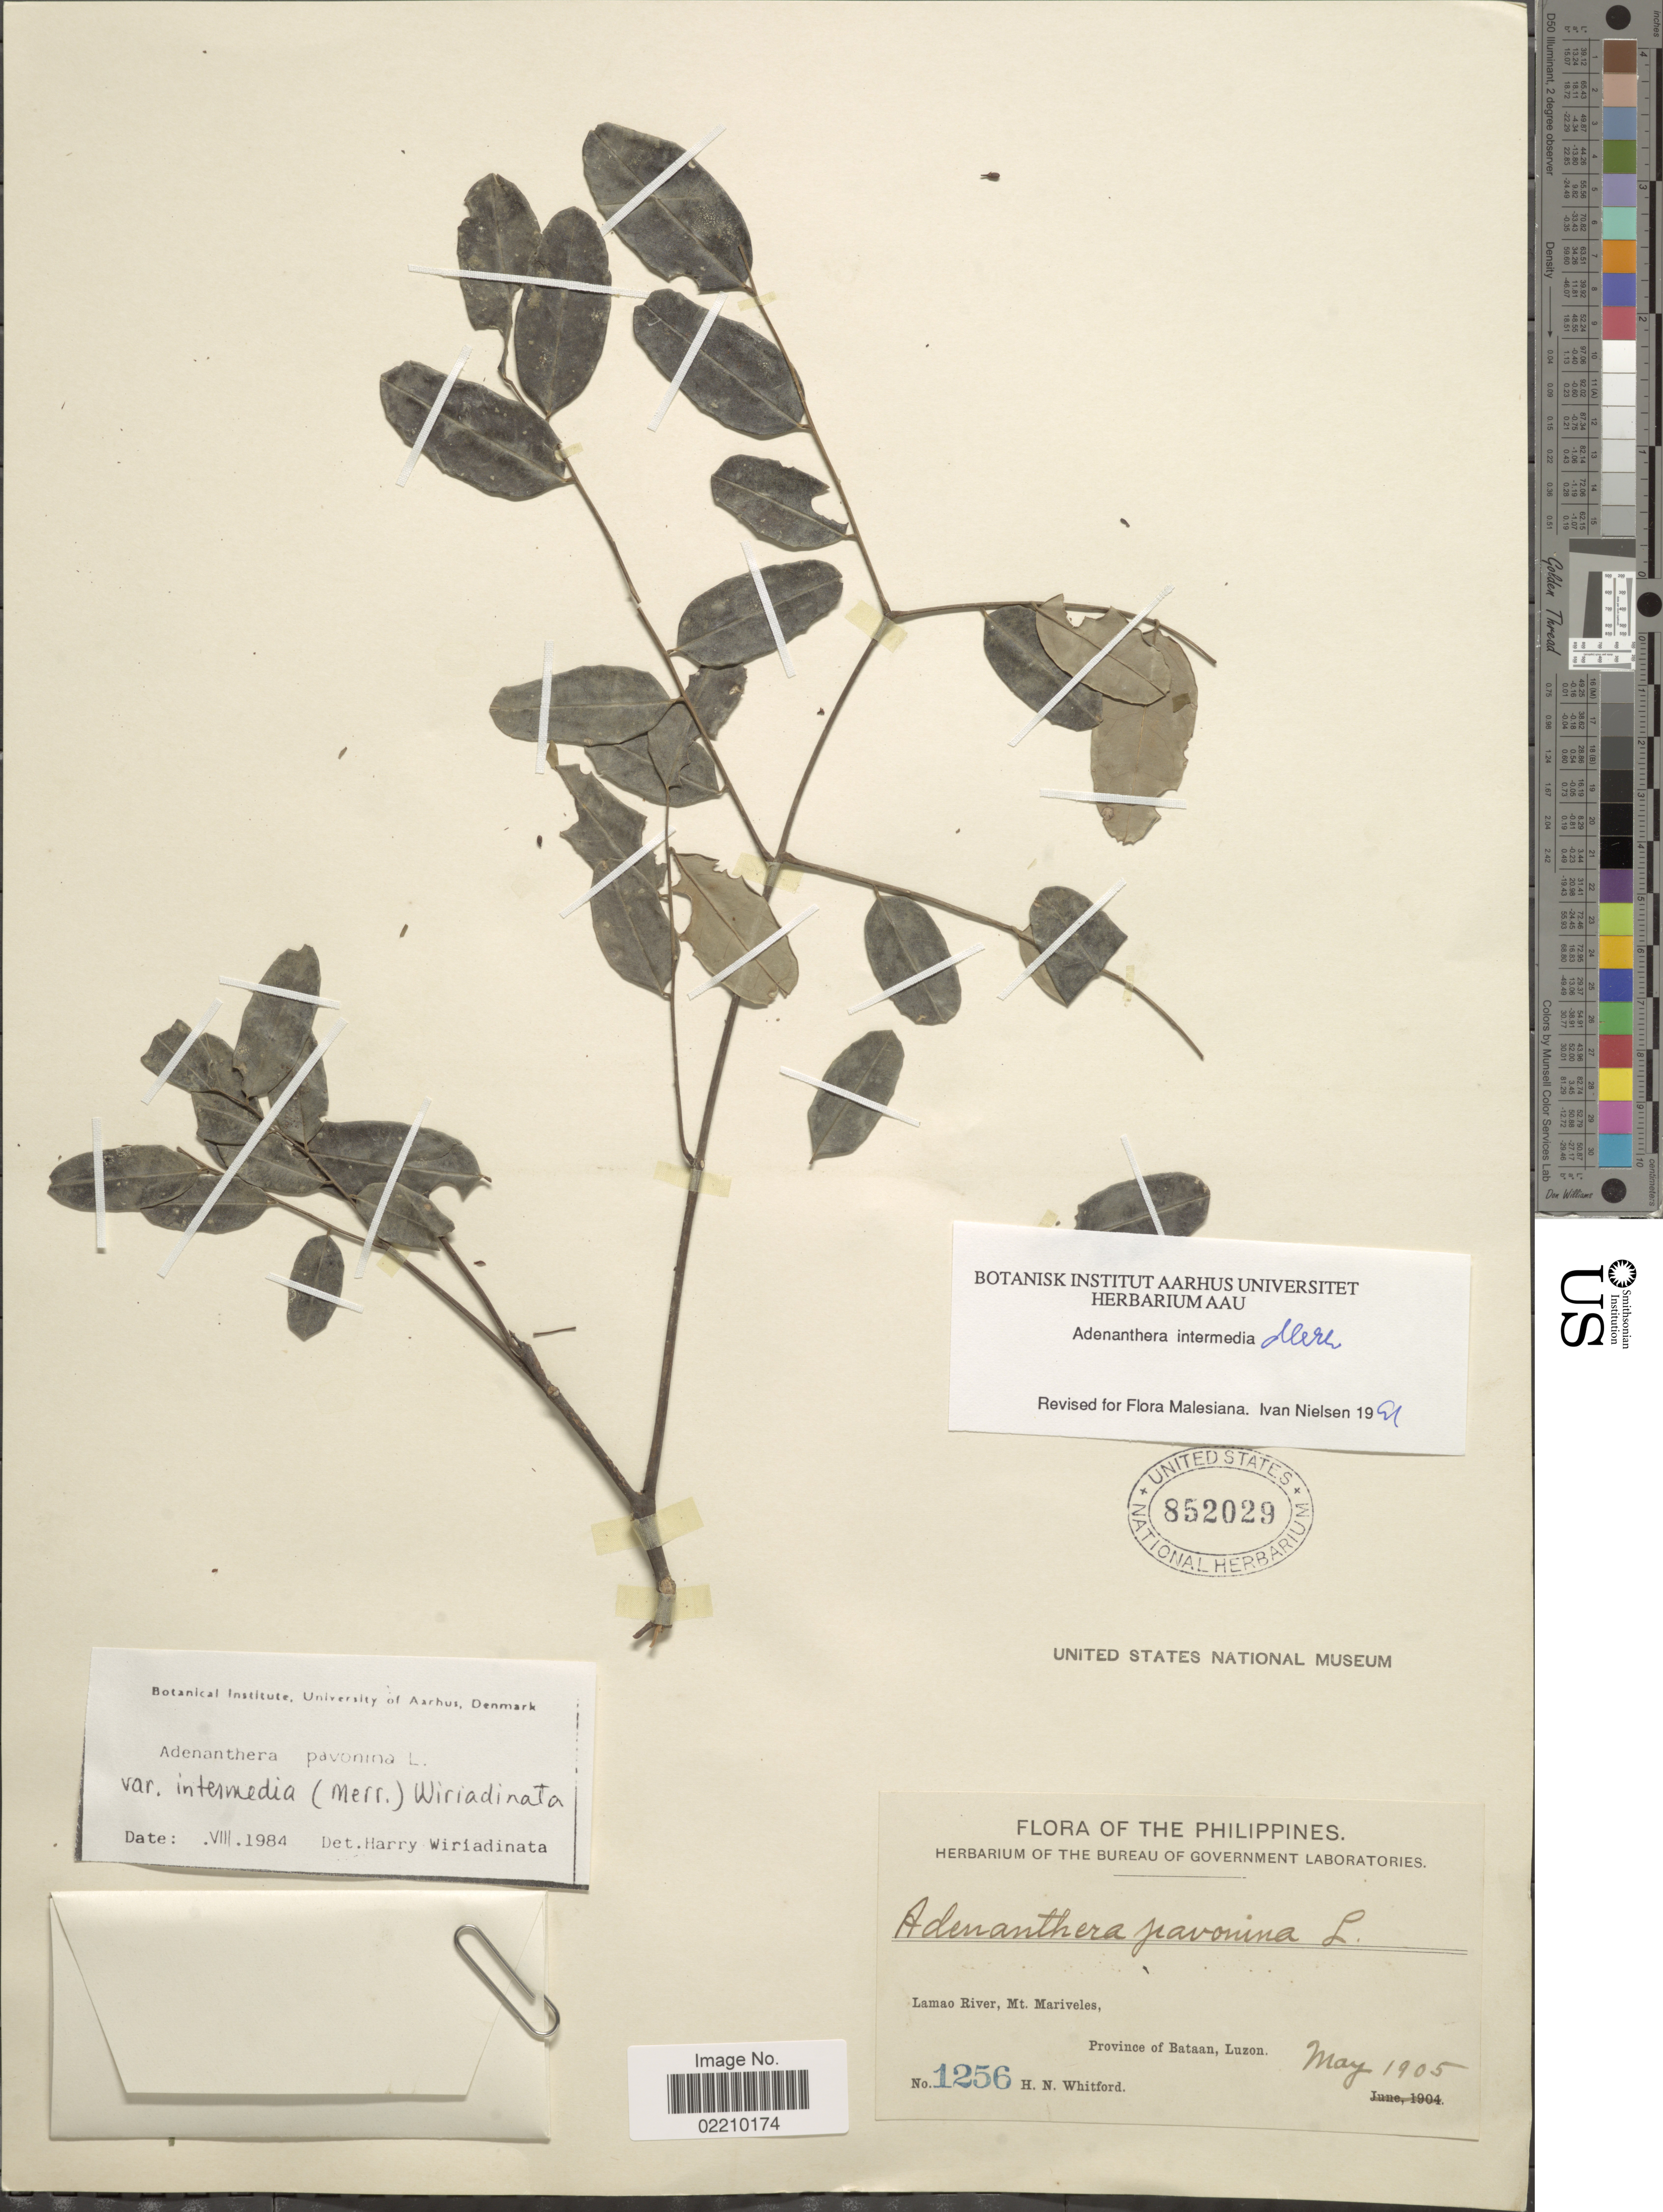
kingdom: Plantae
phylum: Tracheophyta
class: Magnoliopsida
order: Fabales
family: Fabaceae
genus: Adenanthera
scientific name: Adenanthera intermedia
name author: Merr.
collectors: H. N. Whitford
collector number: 1256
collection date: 1905-05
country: Philippines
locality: Lamao River, Mt. Mariveles, Province of Bataan, Luzon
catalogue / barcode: US 852029